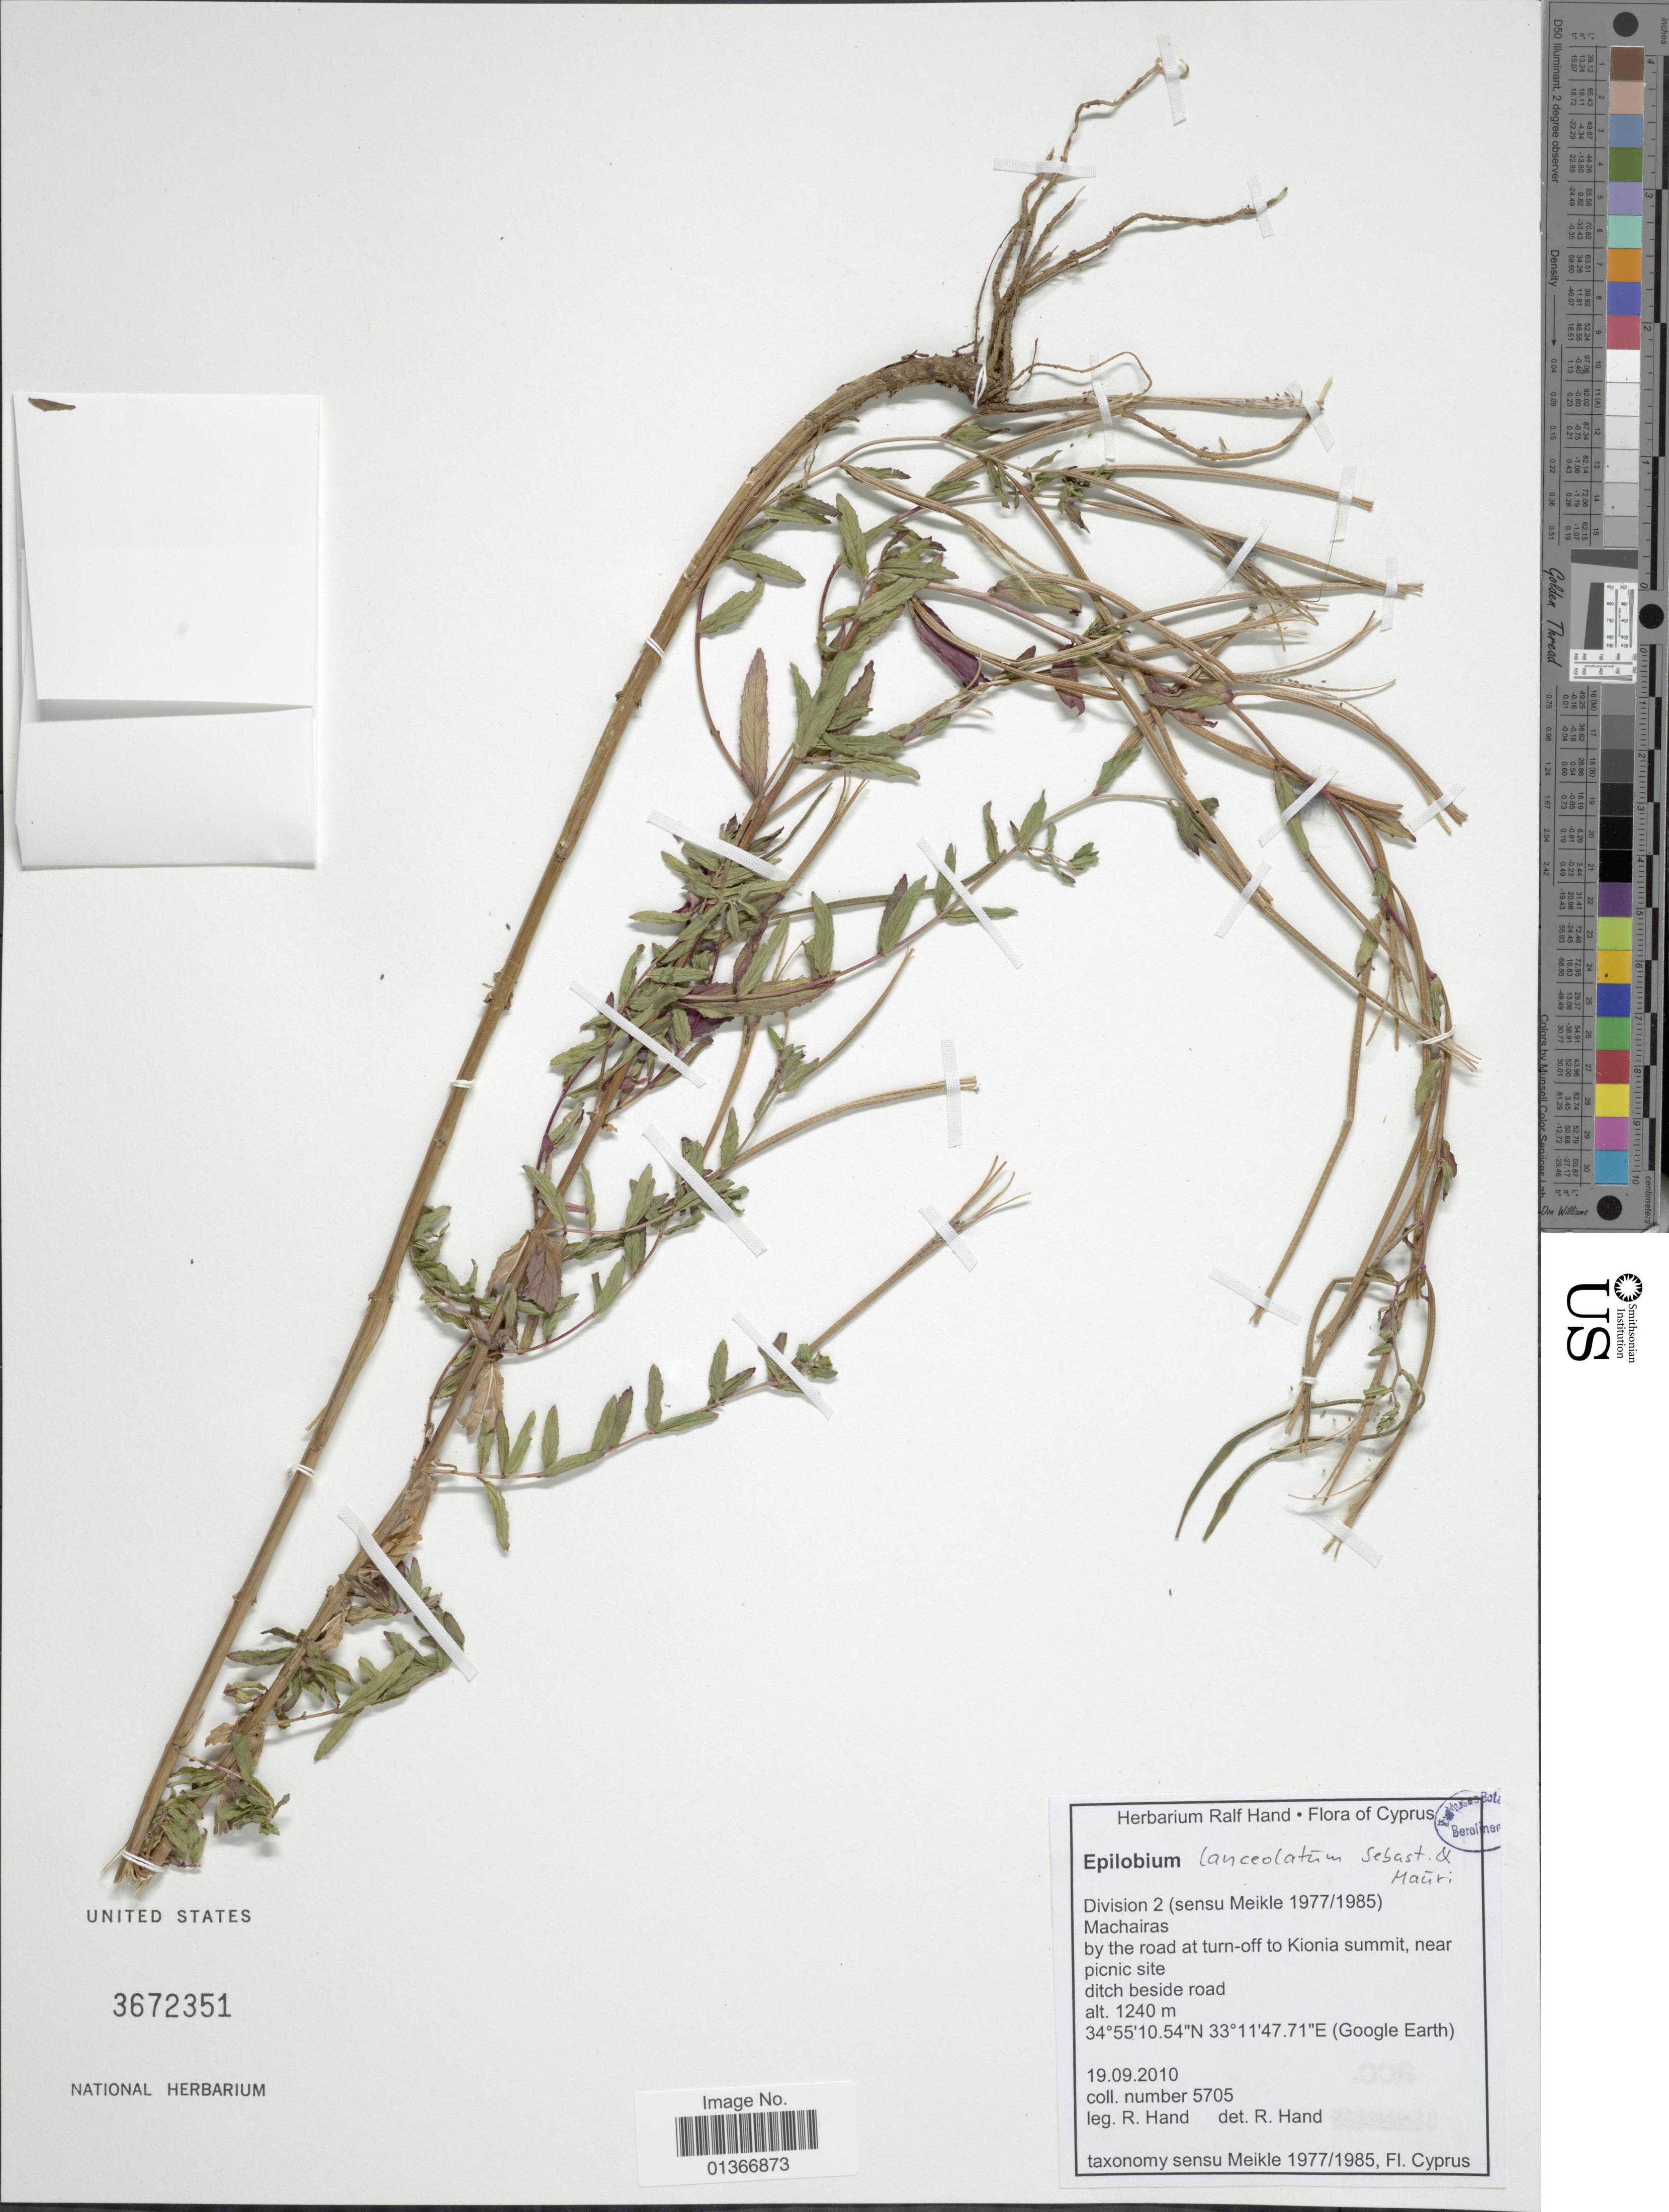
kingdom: Plantae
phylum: Tracheophyta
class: Magnoliopsida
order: Myrtales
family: Onagraceae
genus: Epilobium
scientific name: Epilobium lanceolatum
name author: Sebast. & Mauri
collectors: R. Hand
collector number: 5705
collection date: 2010-09-19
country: Cyprus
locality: Cyprus. Machairas by the road at turn-off to Kionia summit, near picnic site.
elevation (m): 1240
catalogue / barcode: US 3672351